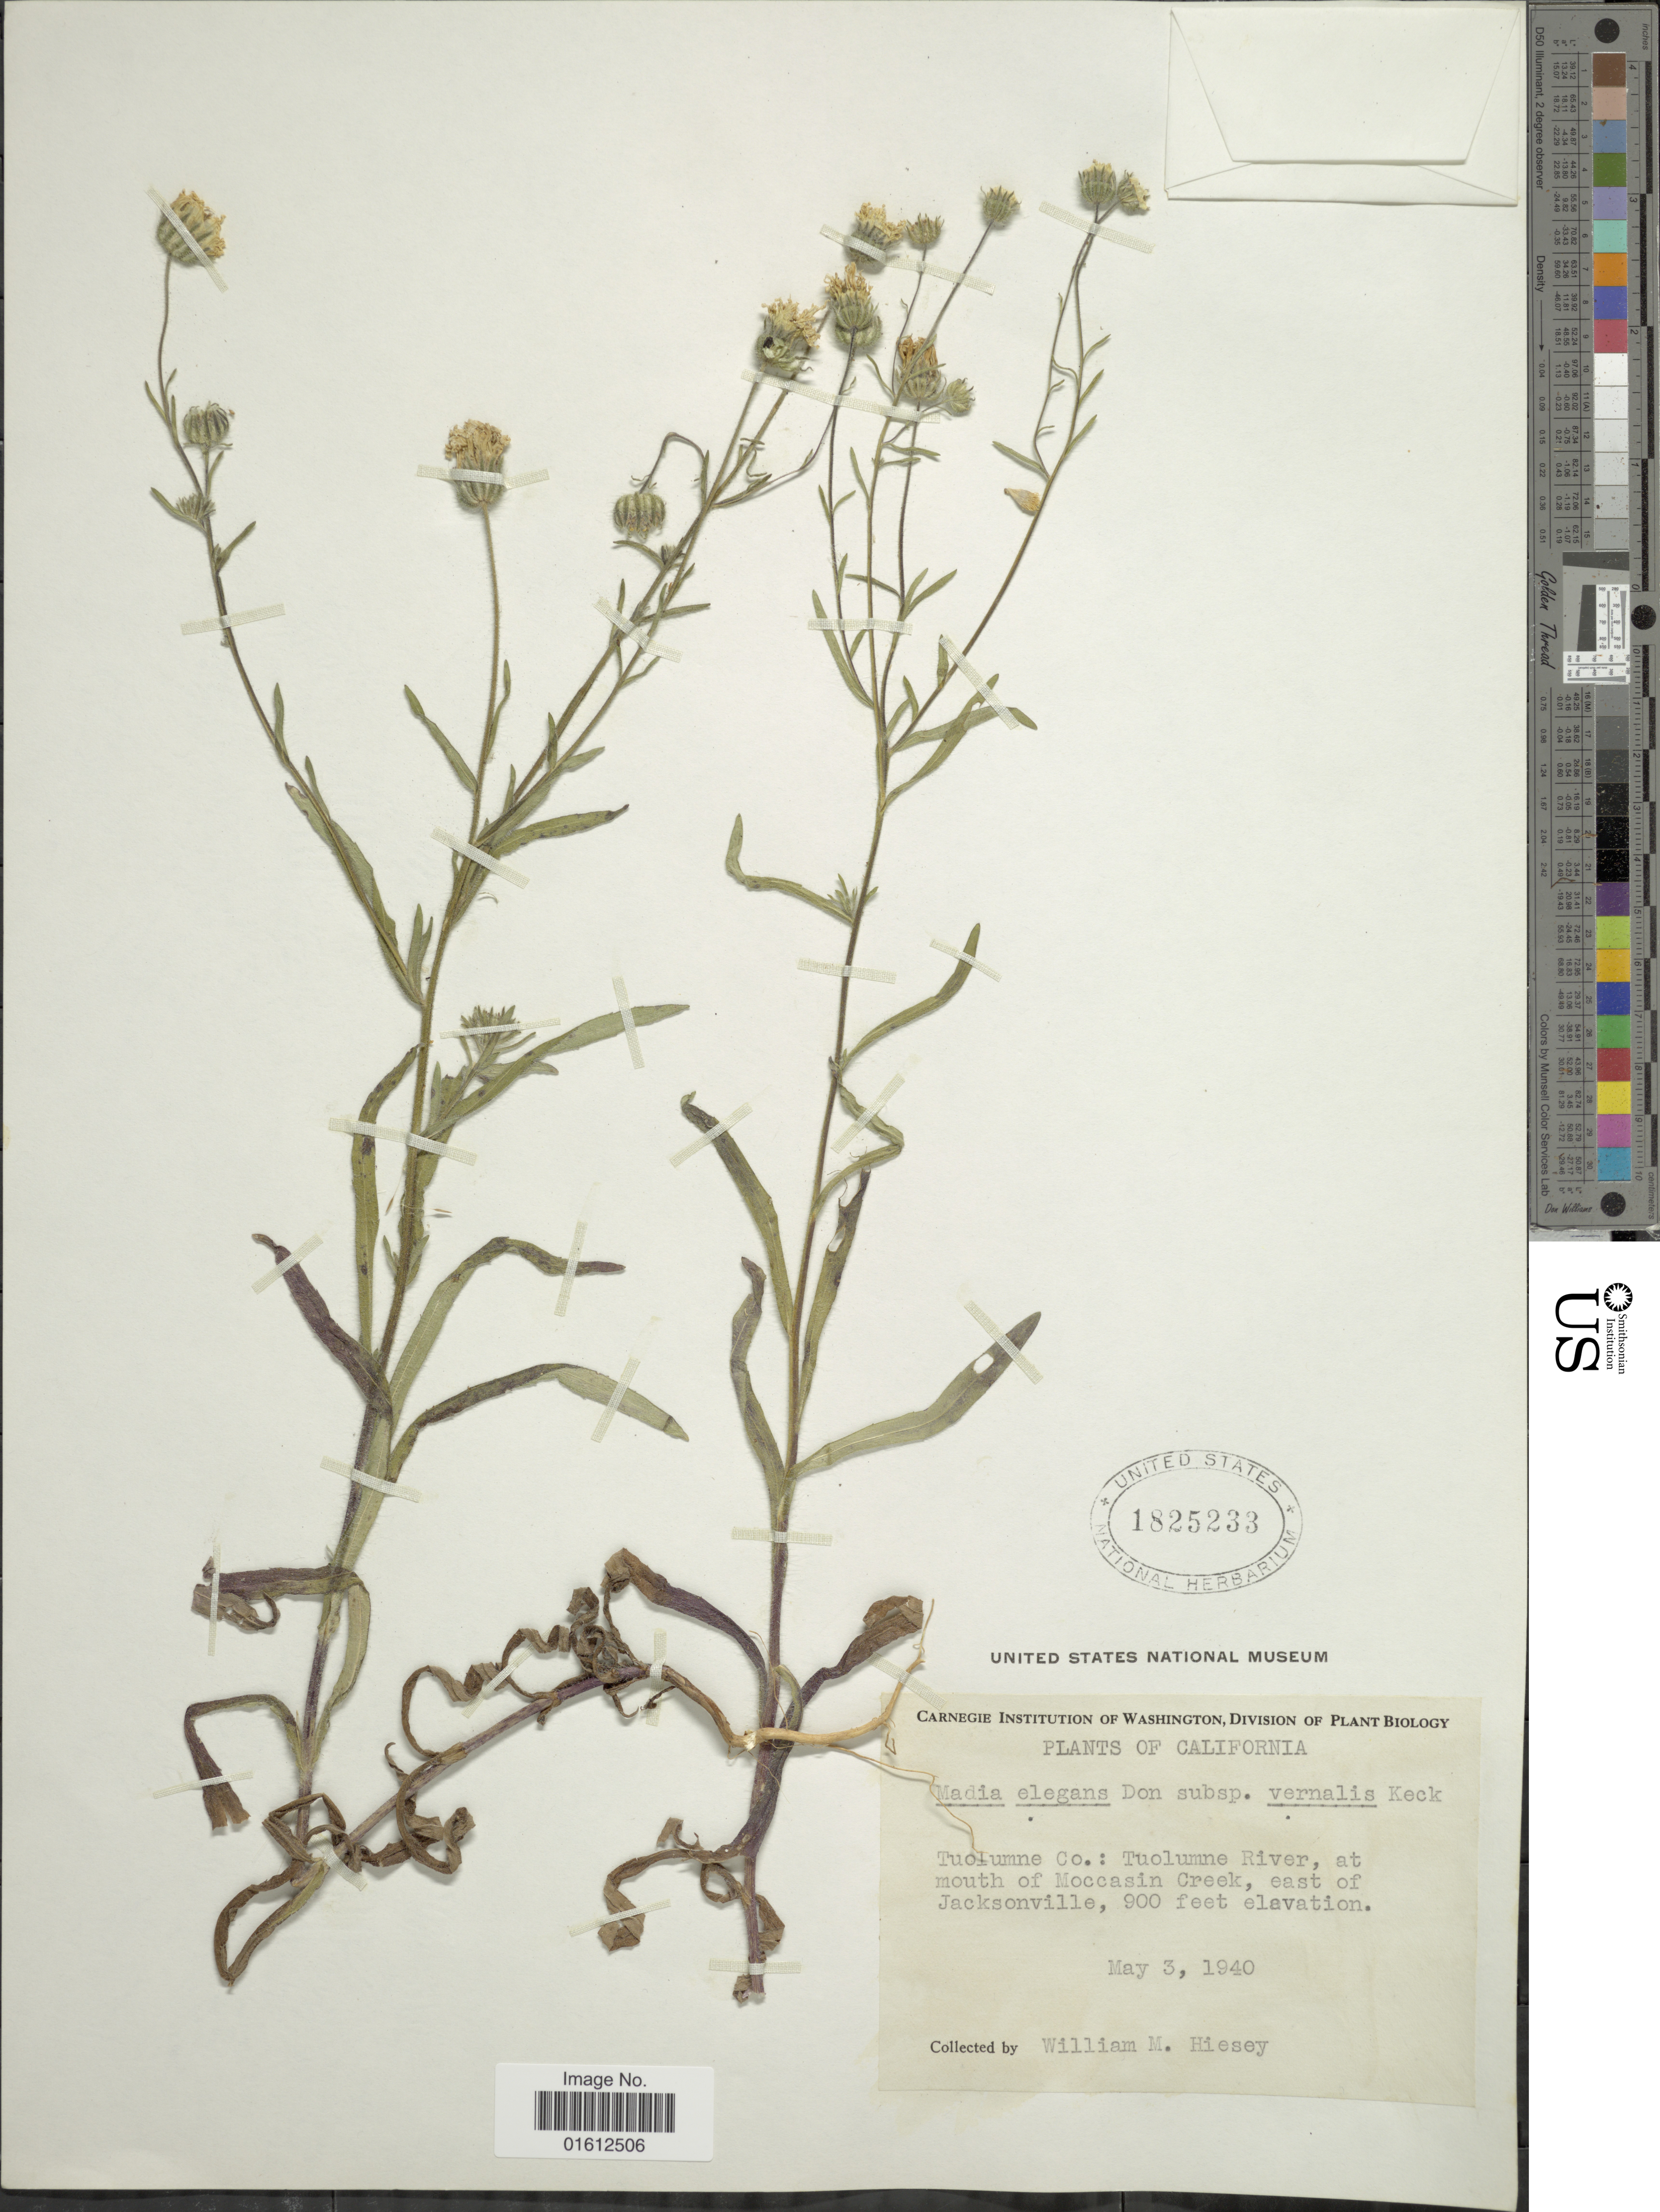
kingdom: Plantae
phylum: Tracheophyta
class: Magnoliopsida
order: Asterales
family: Asteraceae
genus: Madia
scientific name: Madia elegans subsp. vernalis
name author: D.D. Keck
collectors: W. Hiesey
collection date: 1940-05-03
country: United States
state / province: California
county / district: Tuolumne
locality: Tuolumne Co.: Tuolumne River, at mouth of Moccasin Creek, east of Jacksonville.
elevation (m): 274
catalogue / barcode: US 1825233